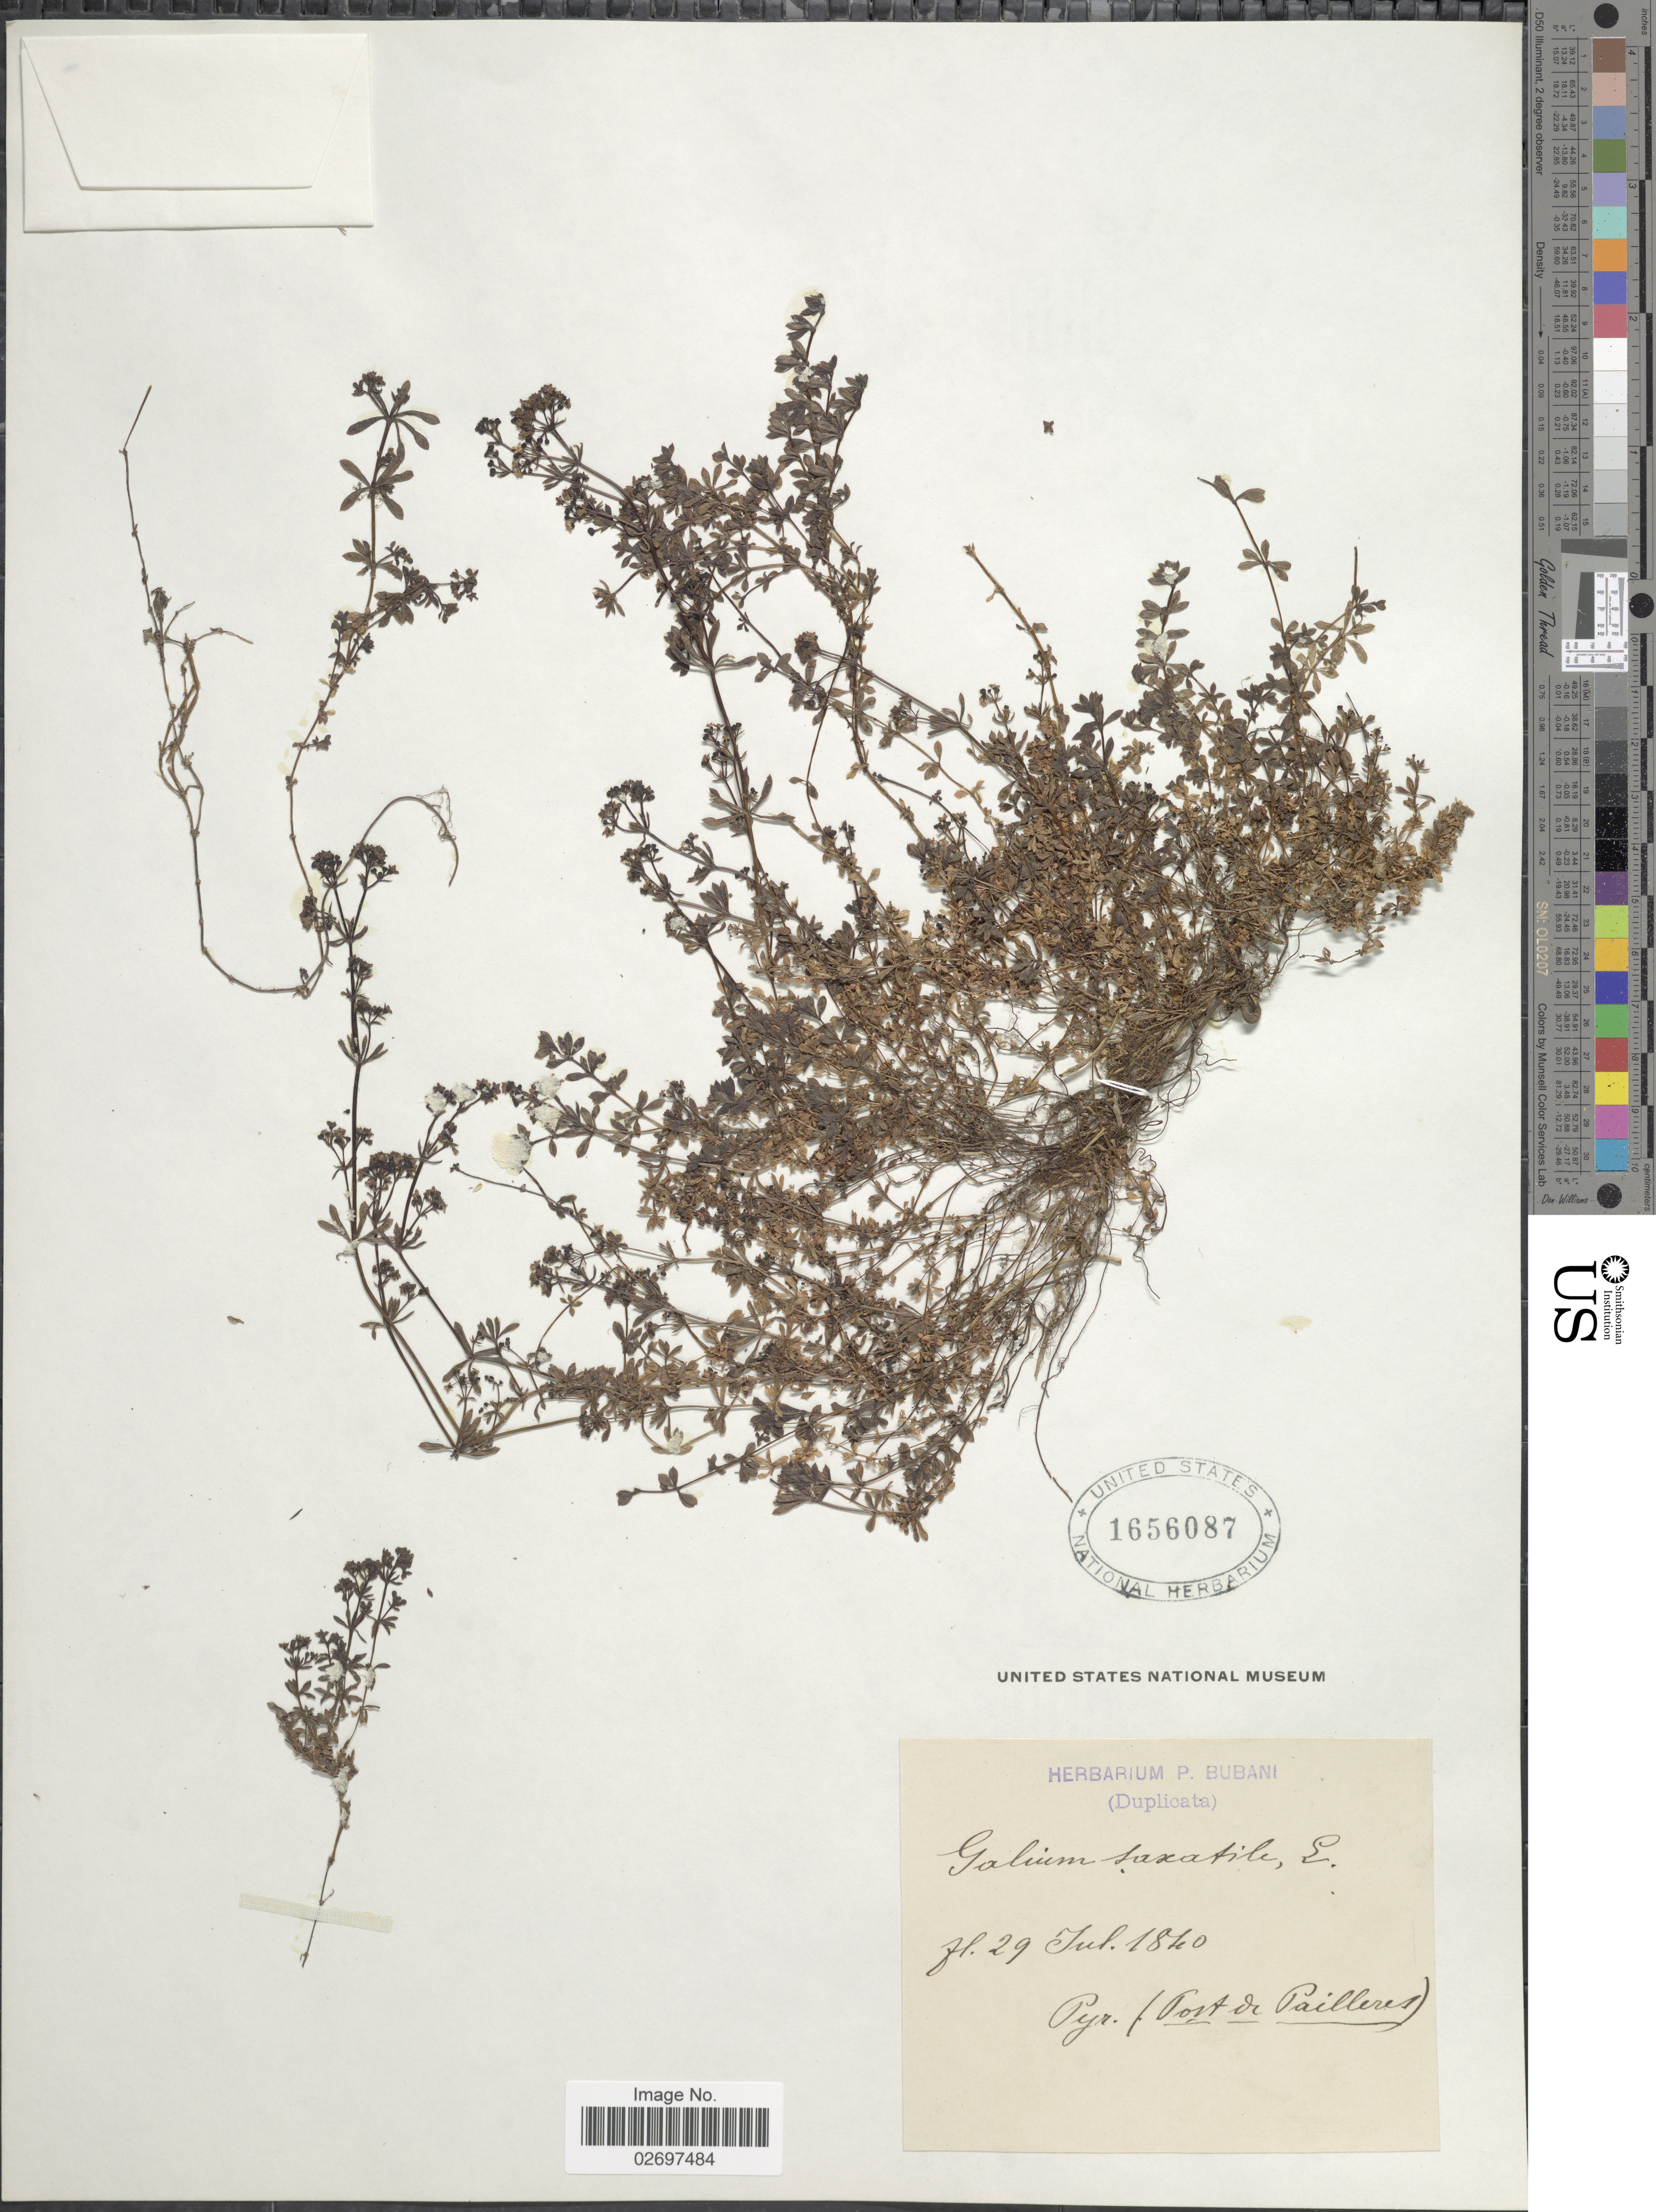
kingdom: Plantae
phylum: Tracheophyta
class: Magnoliopsida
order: Gentianales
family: Rubiaceae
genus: Galium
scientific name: Galium saxatile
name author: L.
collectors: ex herb. P. Bubani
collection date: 1840-07-29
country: France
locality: Pyr. (Port de Pailhères)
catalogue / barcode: US 1656087